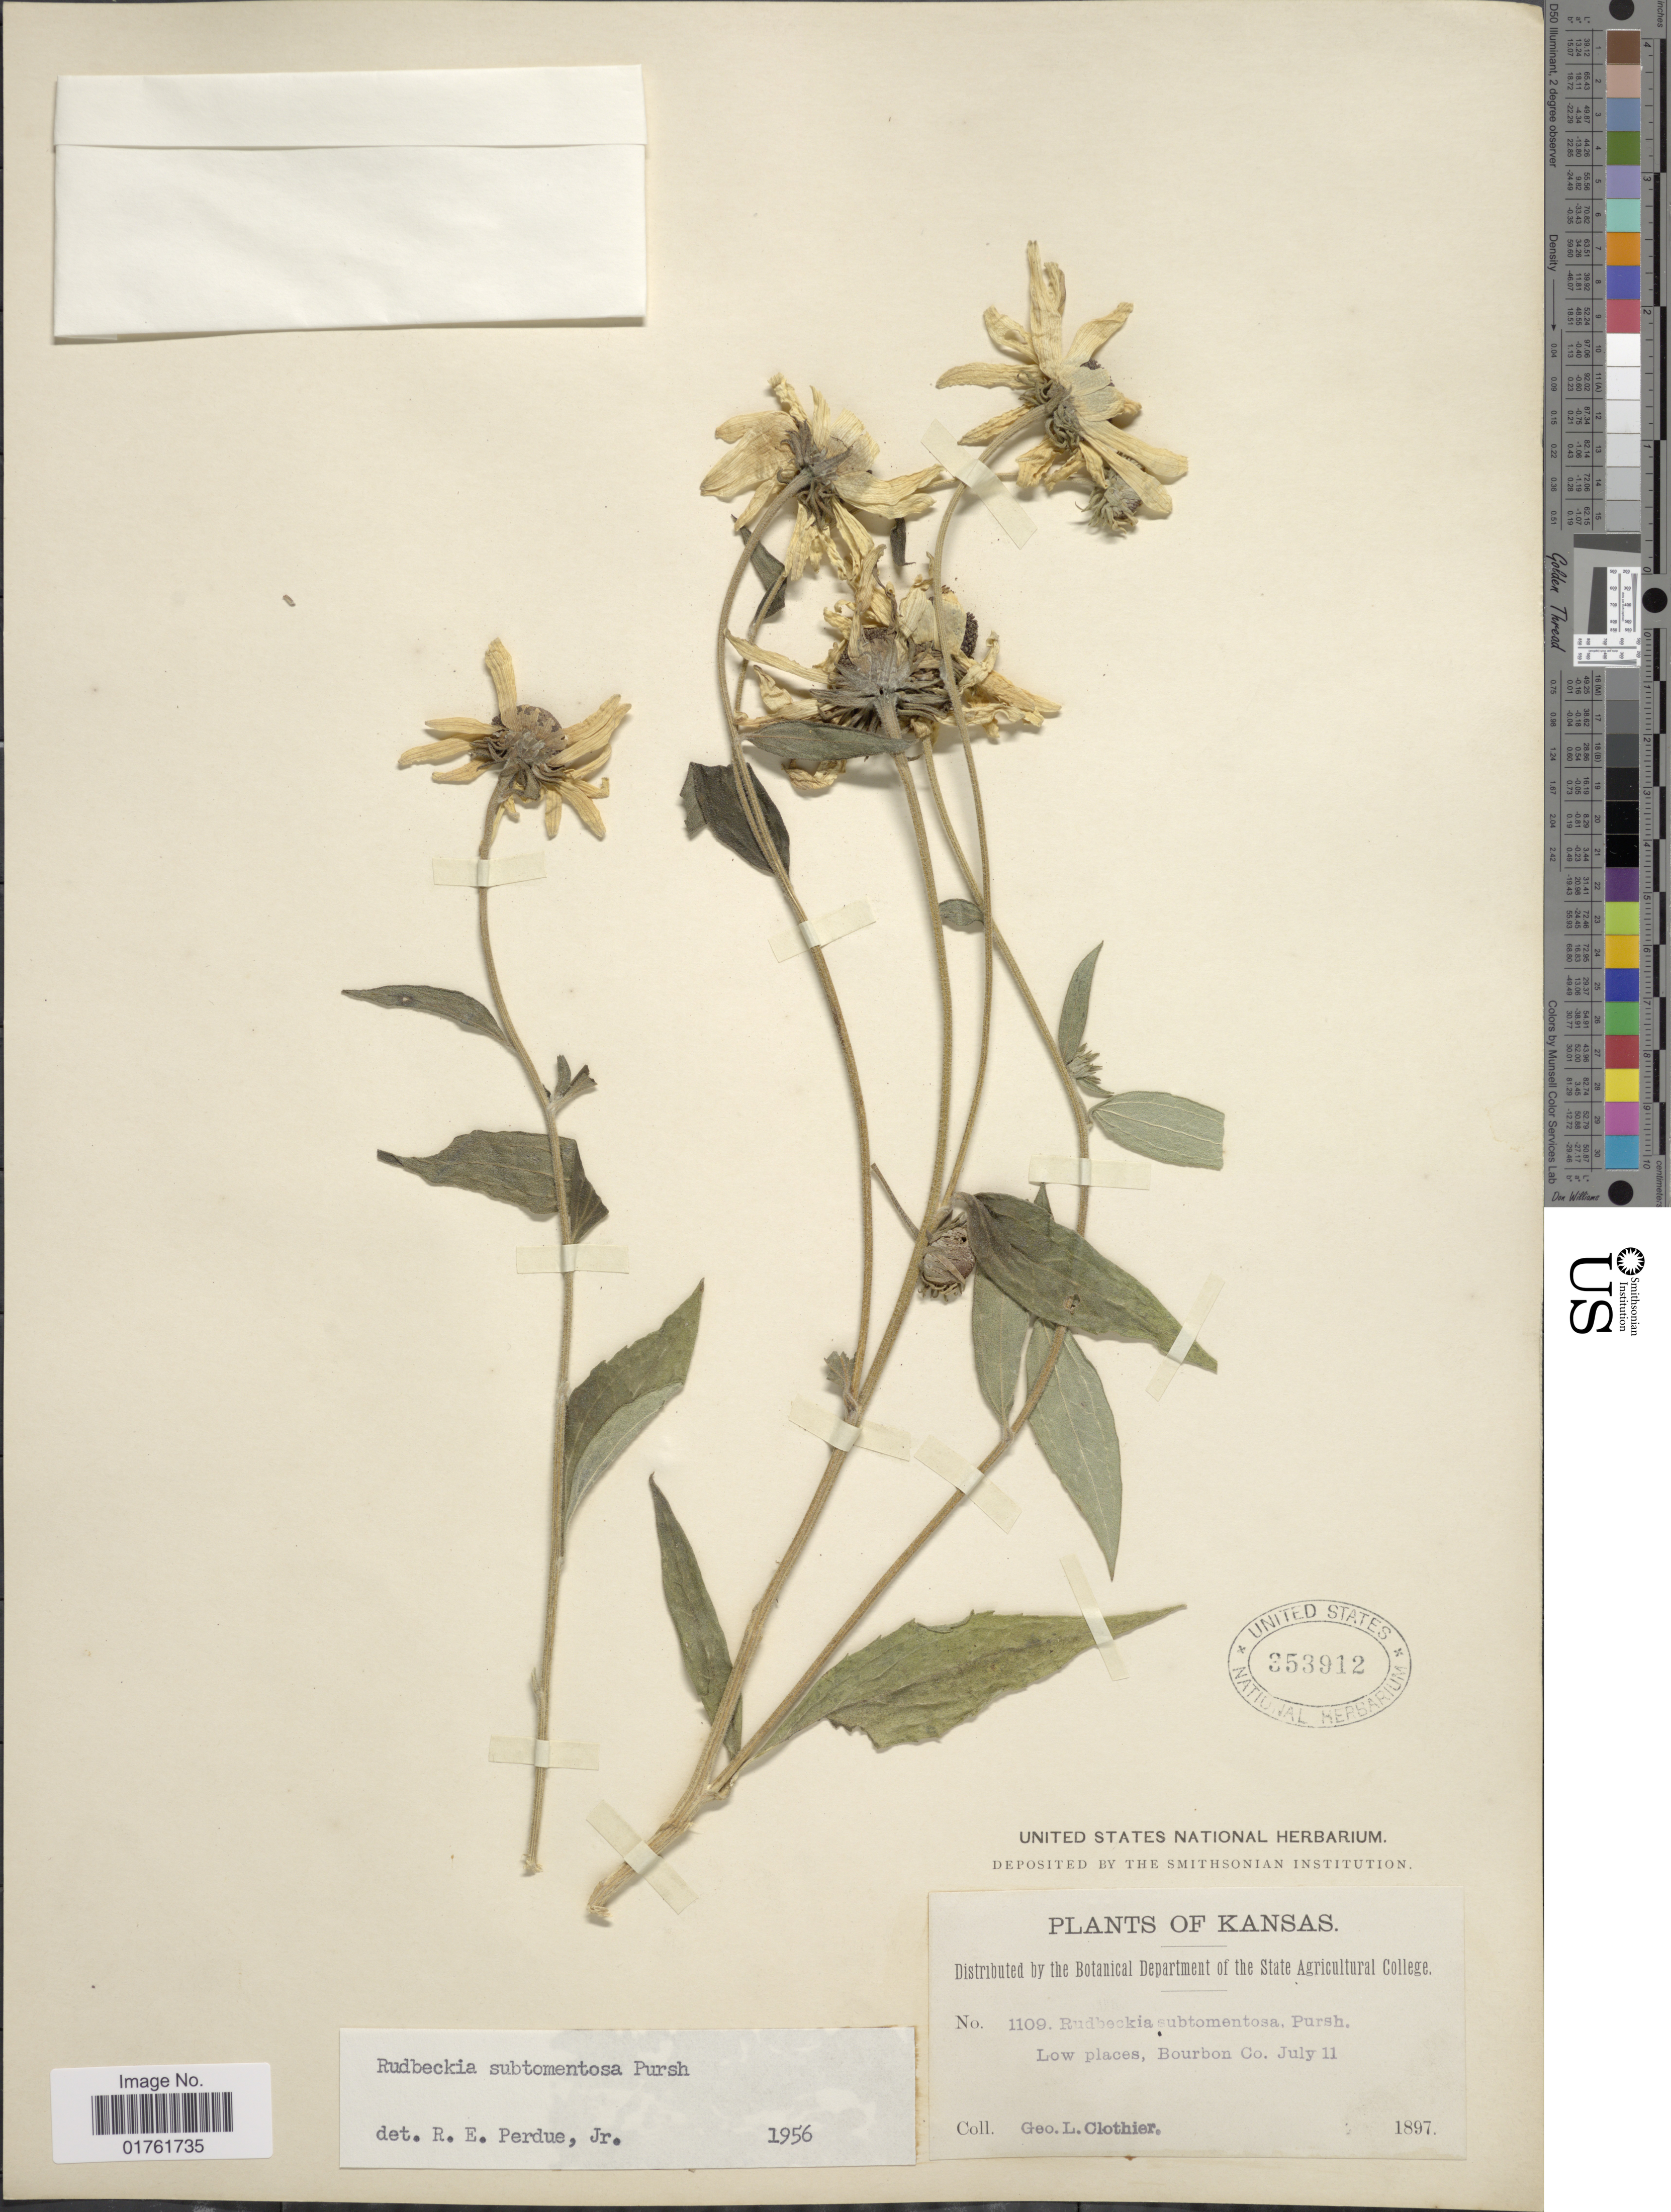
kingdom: Plantae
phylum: Tracheophyta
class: Magnoliopsida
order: Asterales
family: Asteraceae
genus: Rudbeckia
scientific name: Rudbeckia subtomentosa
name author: Pursh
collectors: G. Clothier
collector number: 1109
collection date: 1897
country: United States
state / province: Kansas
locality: Low places, Bourbon Co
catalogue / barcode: US 353912